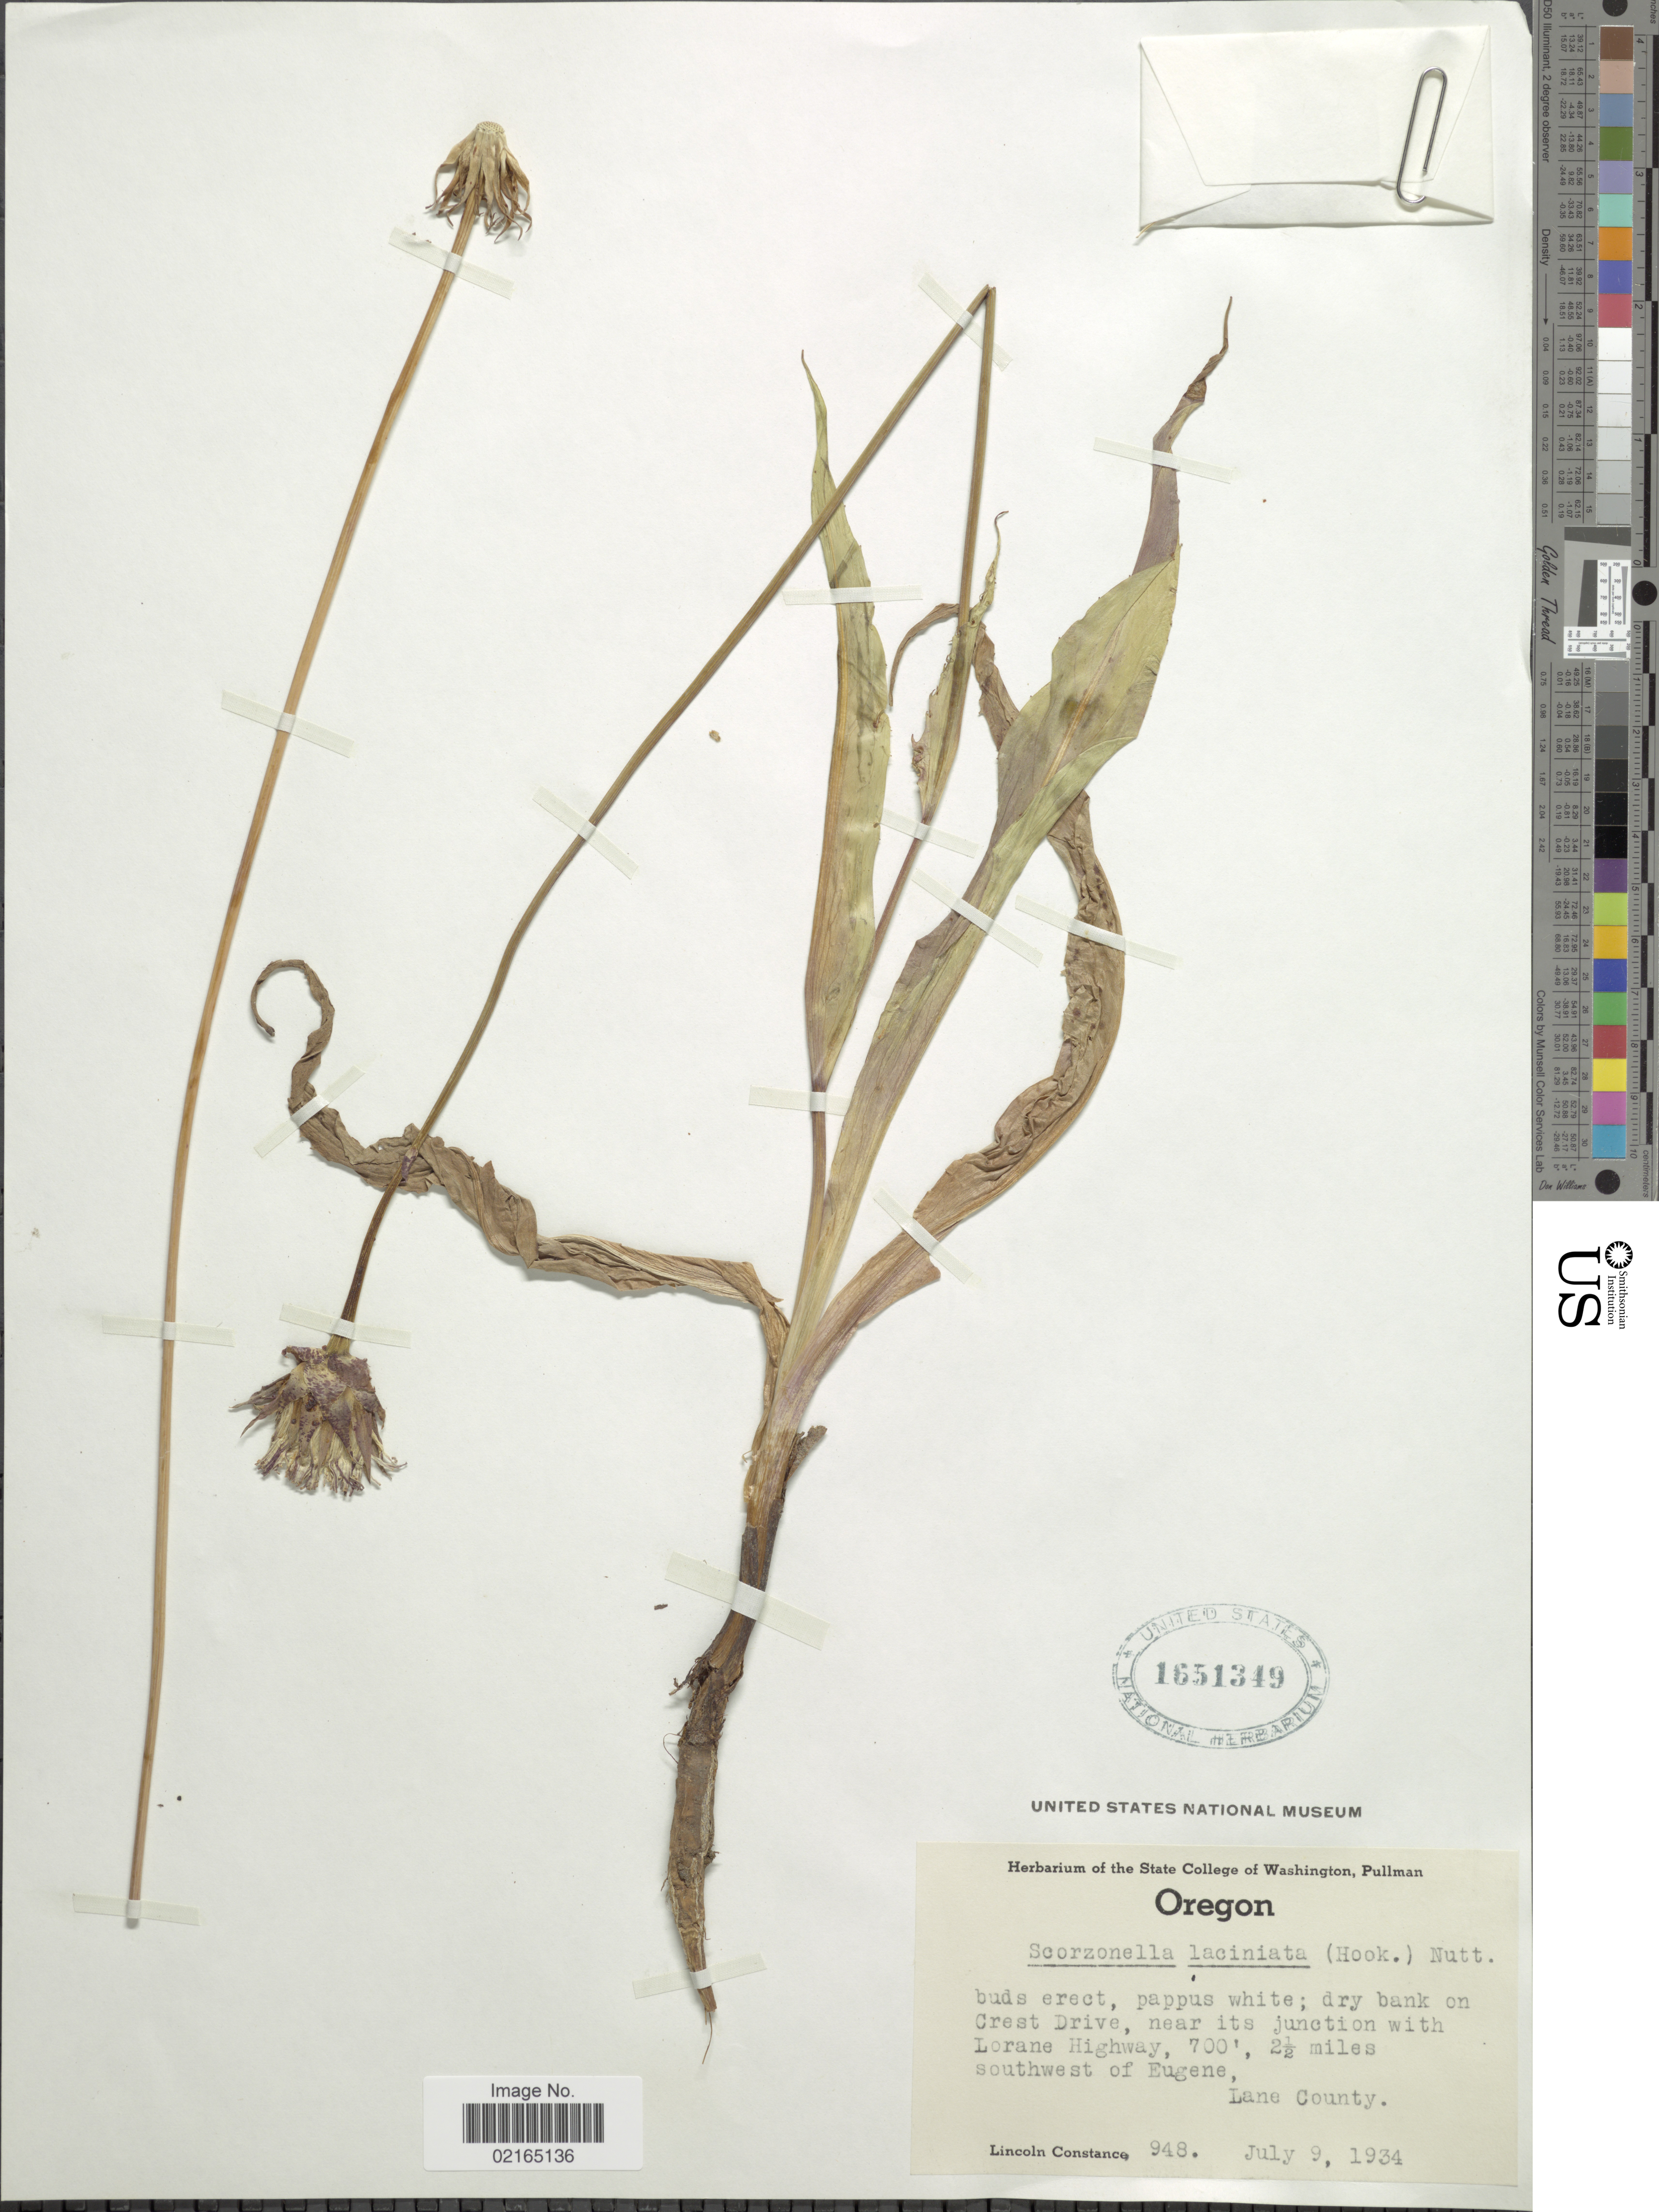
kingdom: Plantae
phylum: Tracheophyta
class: Magnoliopsida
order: Asterales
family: Asteraceae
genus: Microseris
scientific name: Microseris nutans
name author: (Hook.) Sch. Bip.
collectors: L. Constance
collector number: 948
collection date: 1934-07-09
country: United States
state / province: Oregon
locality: Dry bank on Crest Drive, near its junction with Lorane Highway, 2 1/2 miles southwest of Eugene, Lane County.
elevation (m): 213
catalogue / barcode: US 1651349